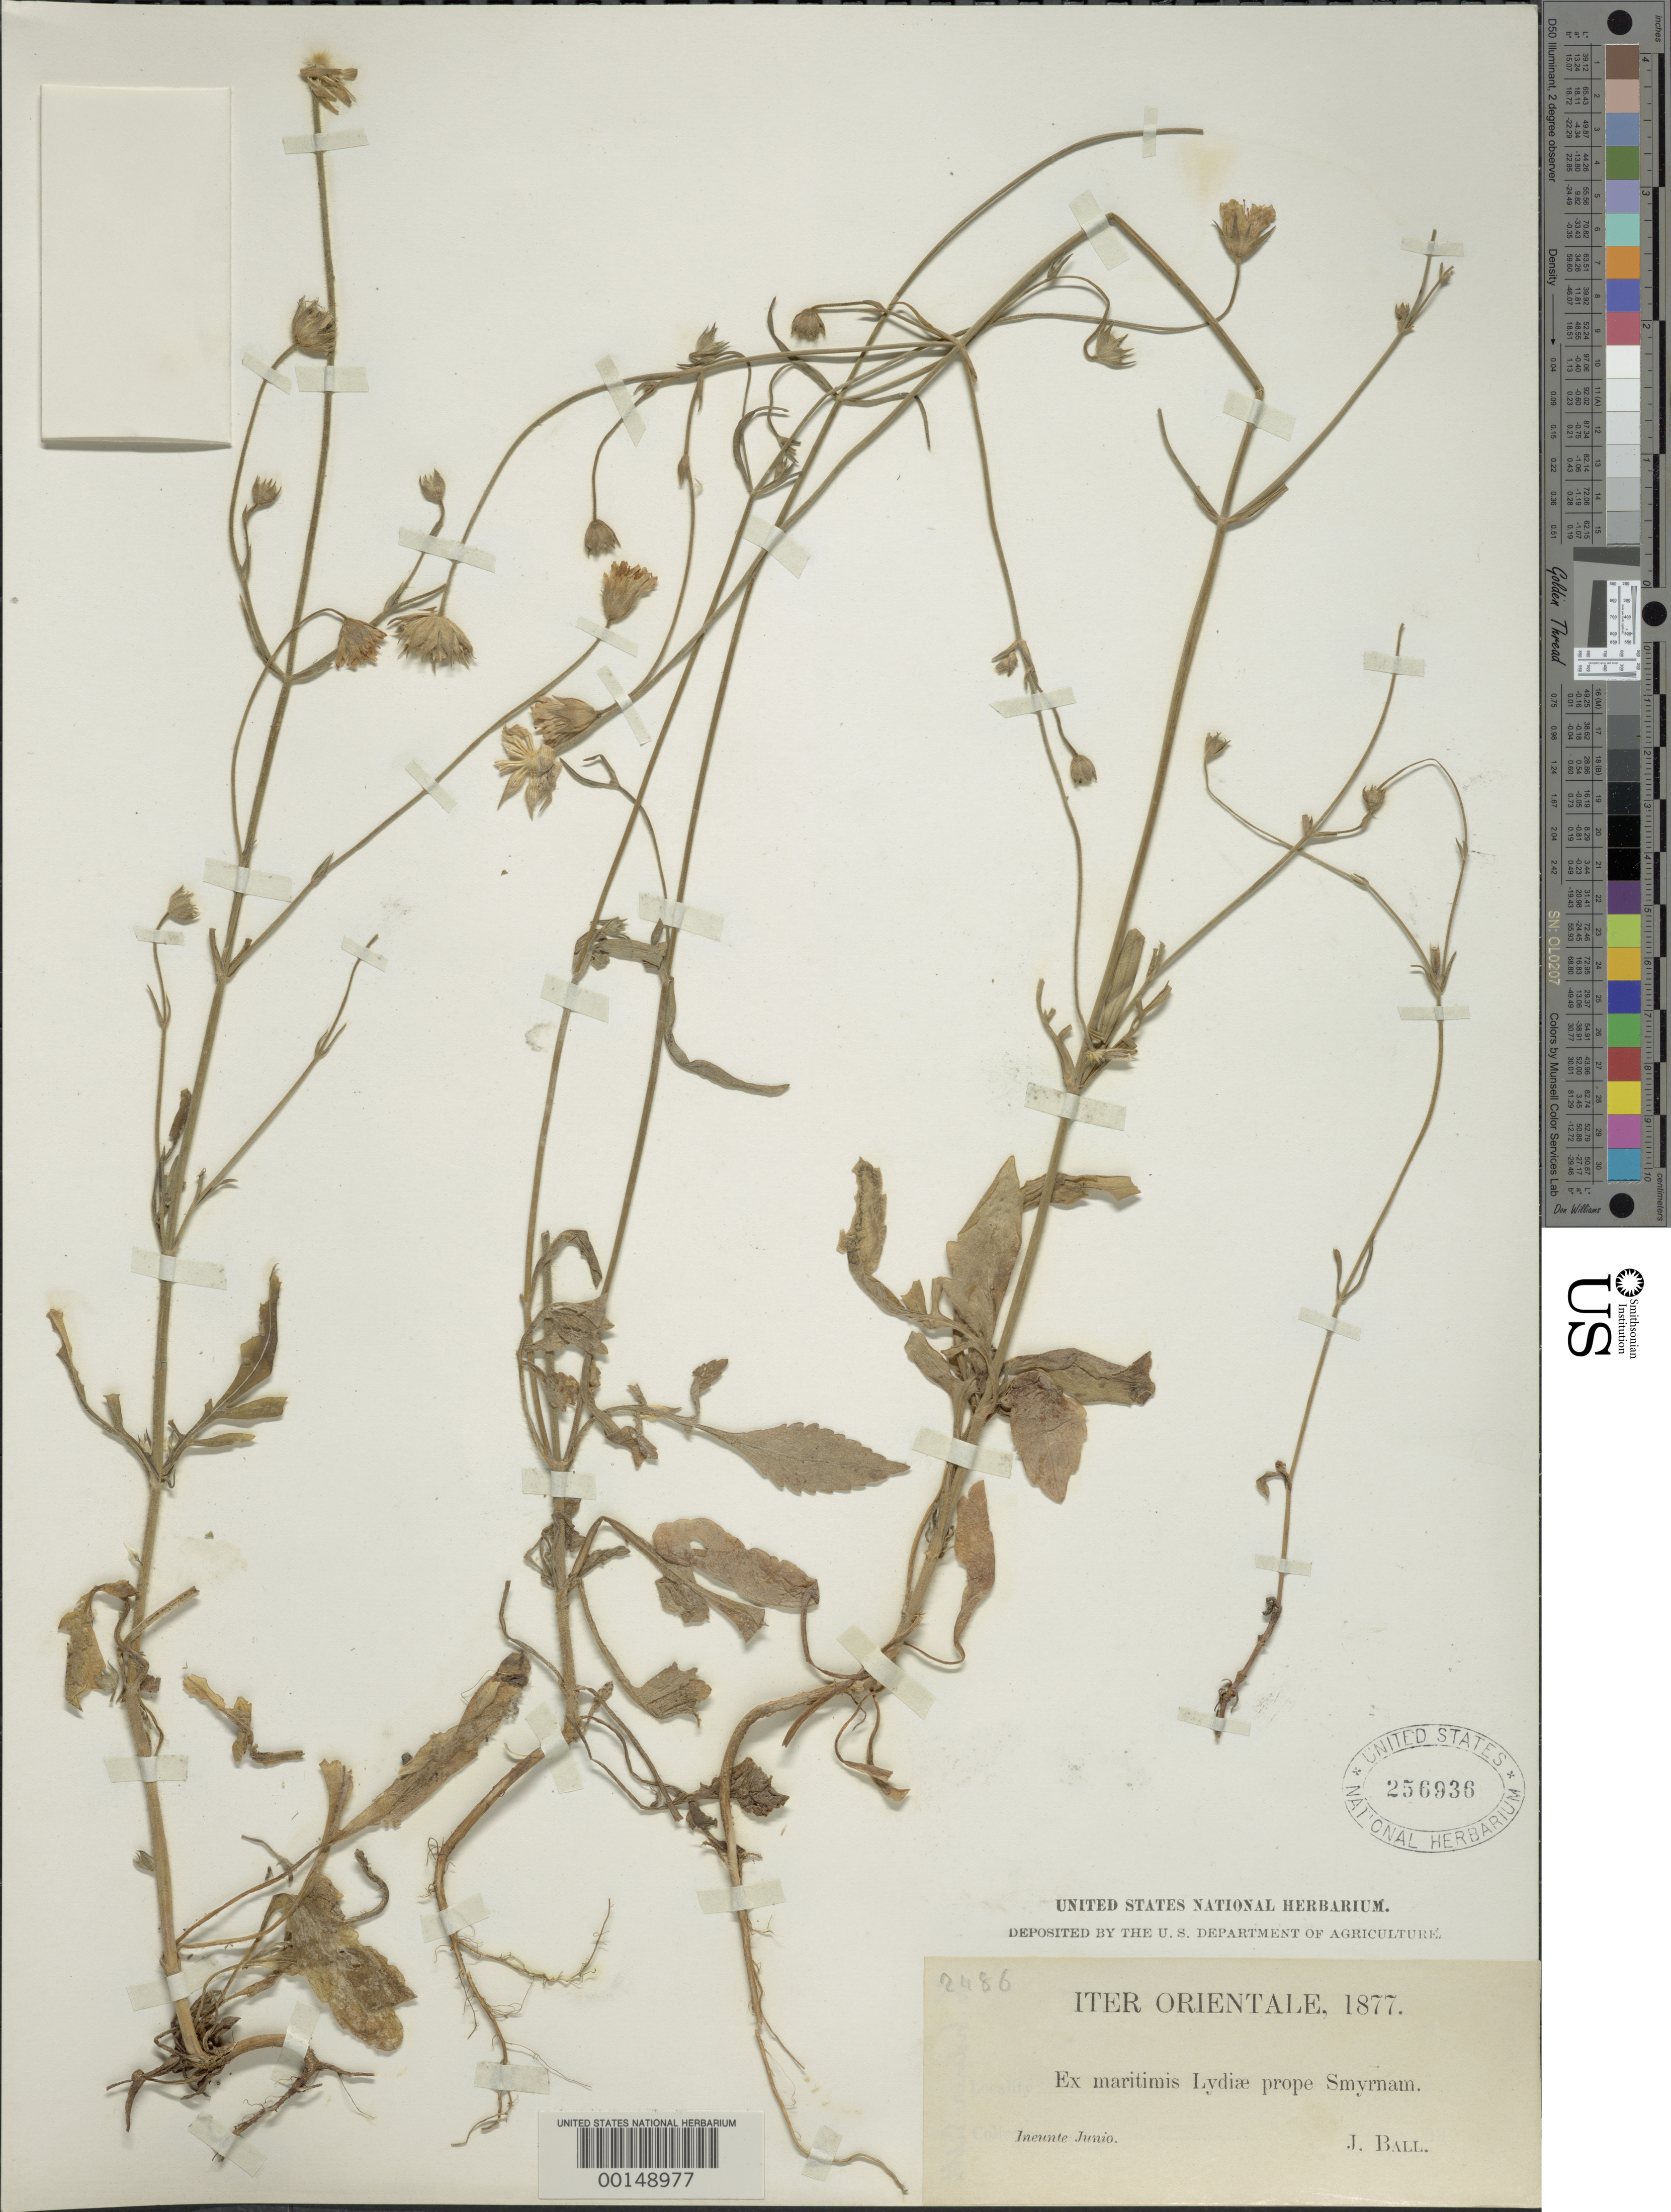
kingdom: Plantae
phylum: Tracheophyta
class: Magnoliopsida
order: Dipsacales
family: Caprifoliaceae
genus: Cephalaria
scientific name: Cephalaria sp.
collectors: J. Ball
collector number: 2486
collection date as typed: Jun 1877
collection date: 1877-06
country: Turkey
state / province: Izmir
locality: Lydiae near Smyrnam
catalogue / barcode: US 256936